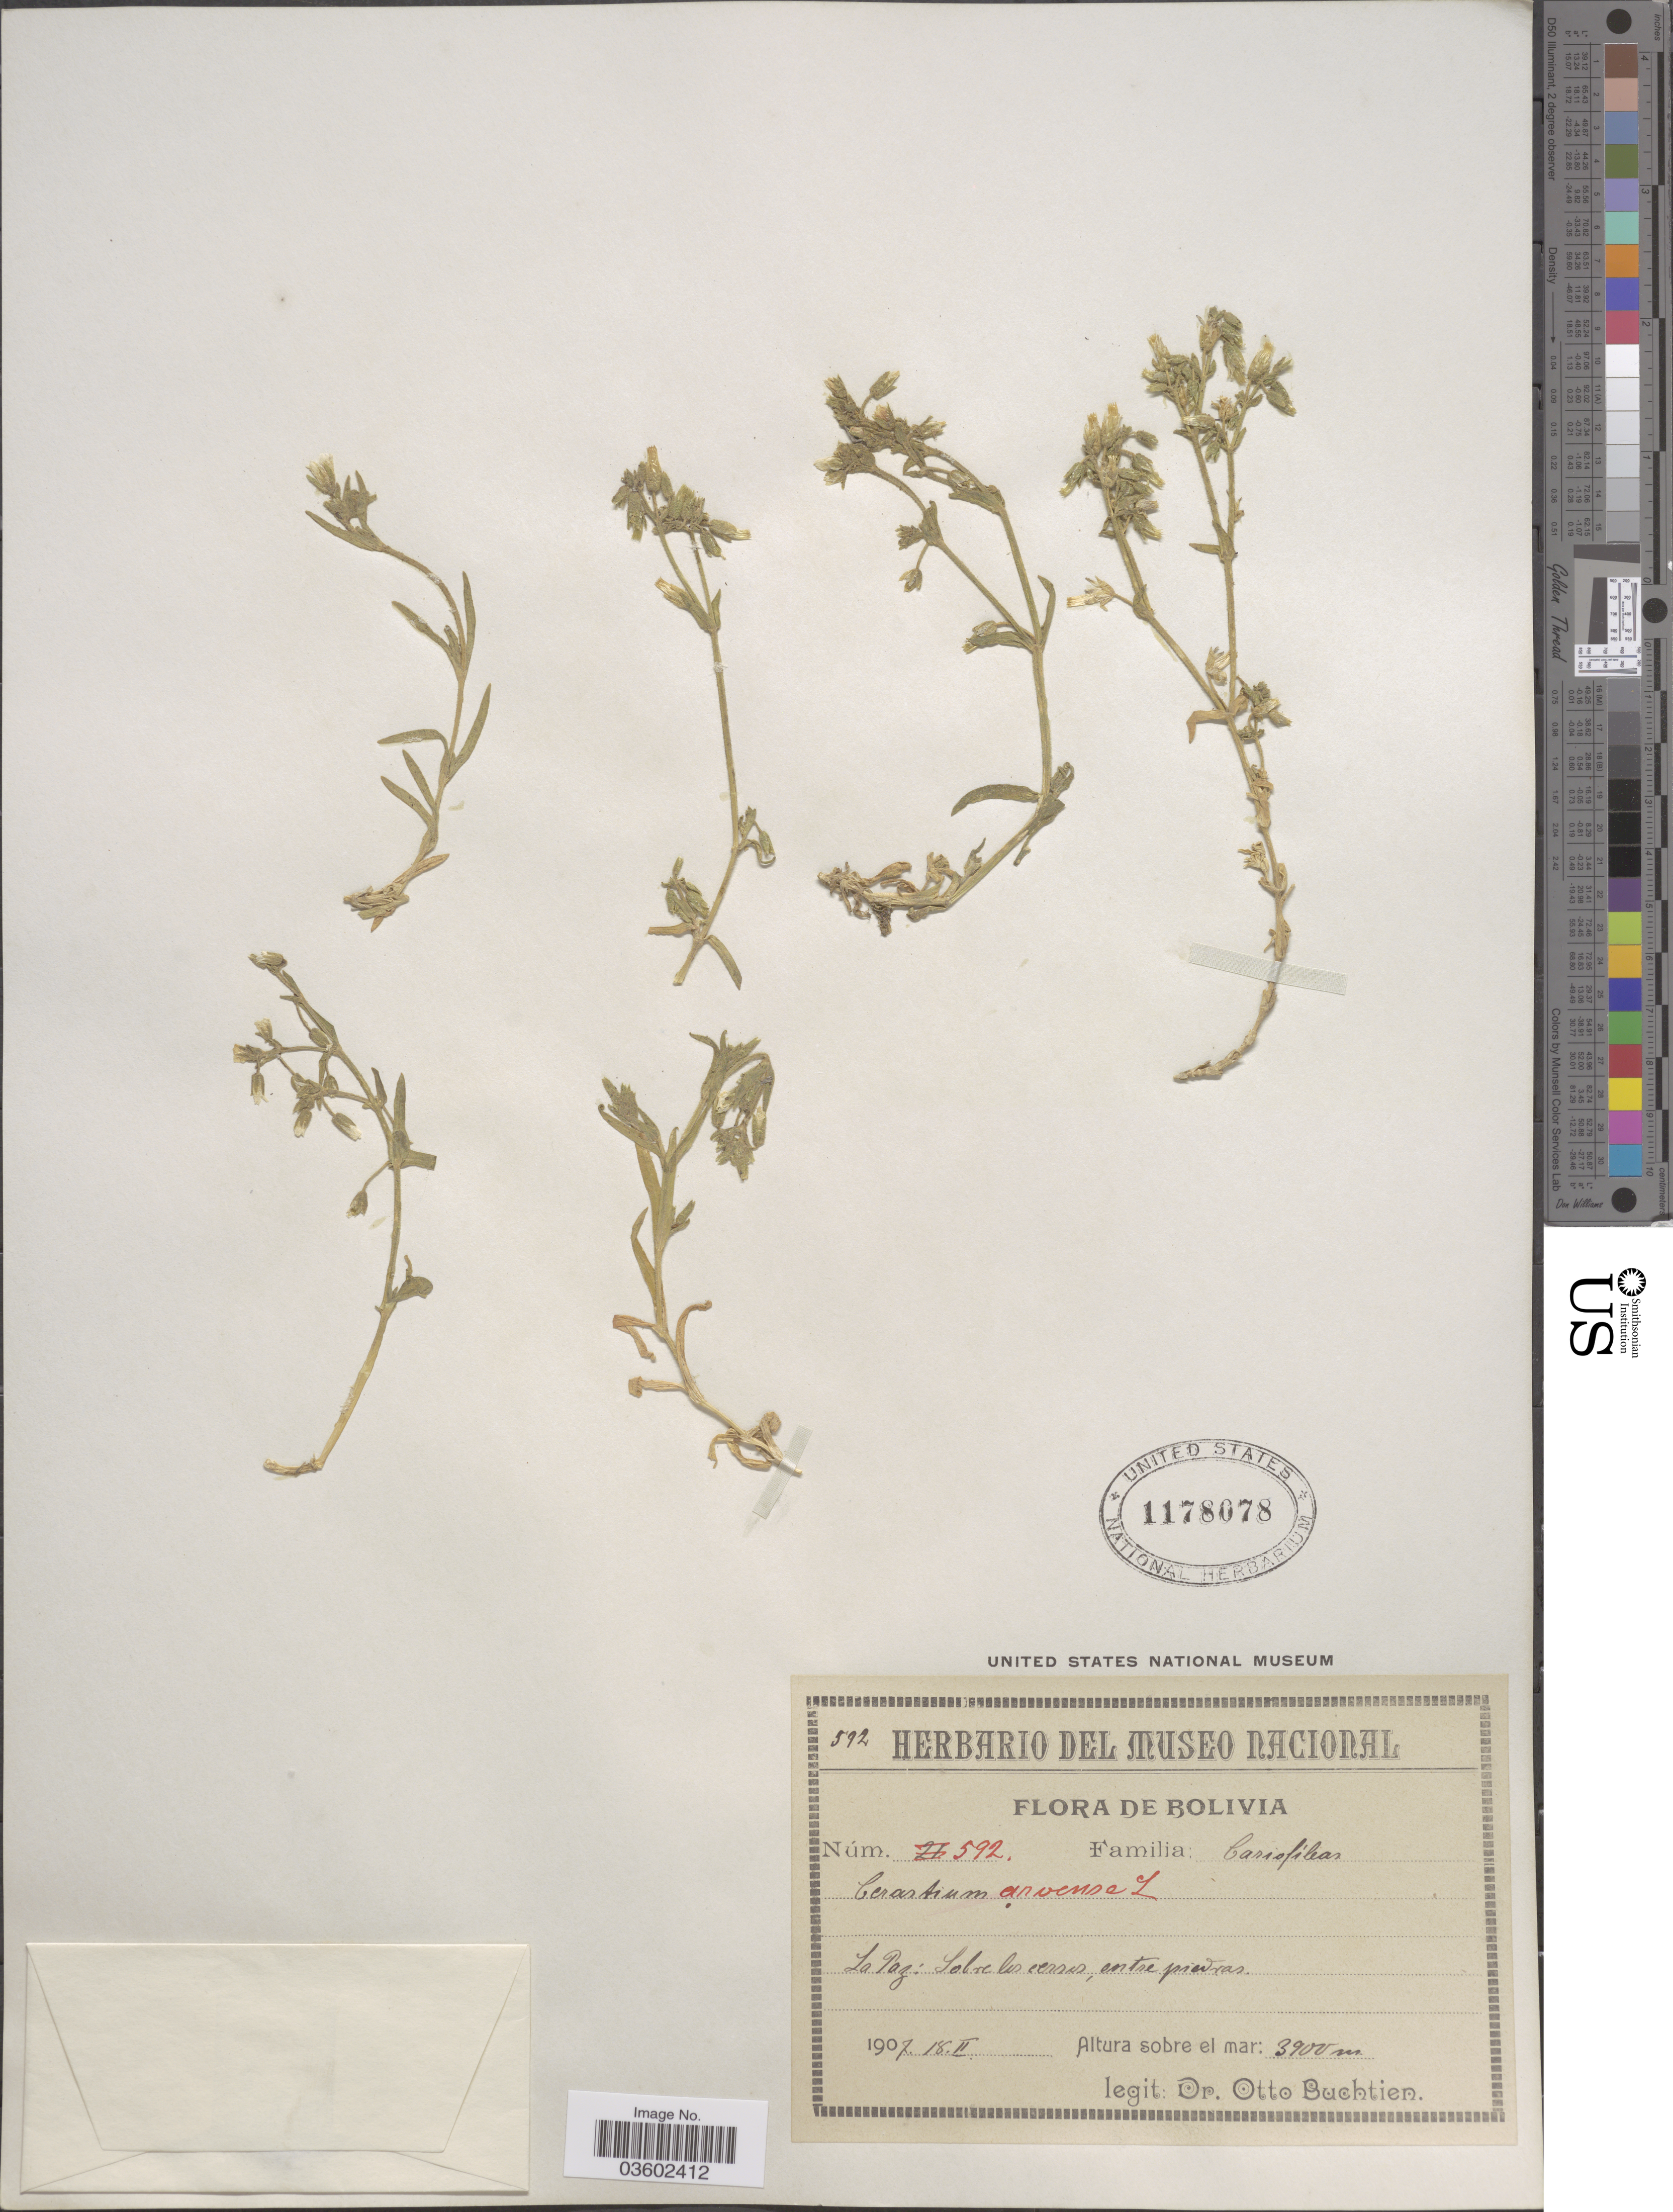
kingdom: Plantae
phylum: Tracheophyta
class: Magnoliopsida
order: Caryophyllales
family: Caryophyllaceae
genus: Cerastium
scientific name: Cerastium arvense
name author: L.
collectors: O. Buchtien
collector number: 592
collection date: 1907-02-18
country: Bolivia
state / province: La Paz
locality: Sobre los cerros, entre piedras.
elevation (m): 3900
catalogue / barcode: US 1178078